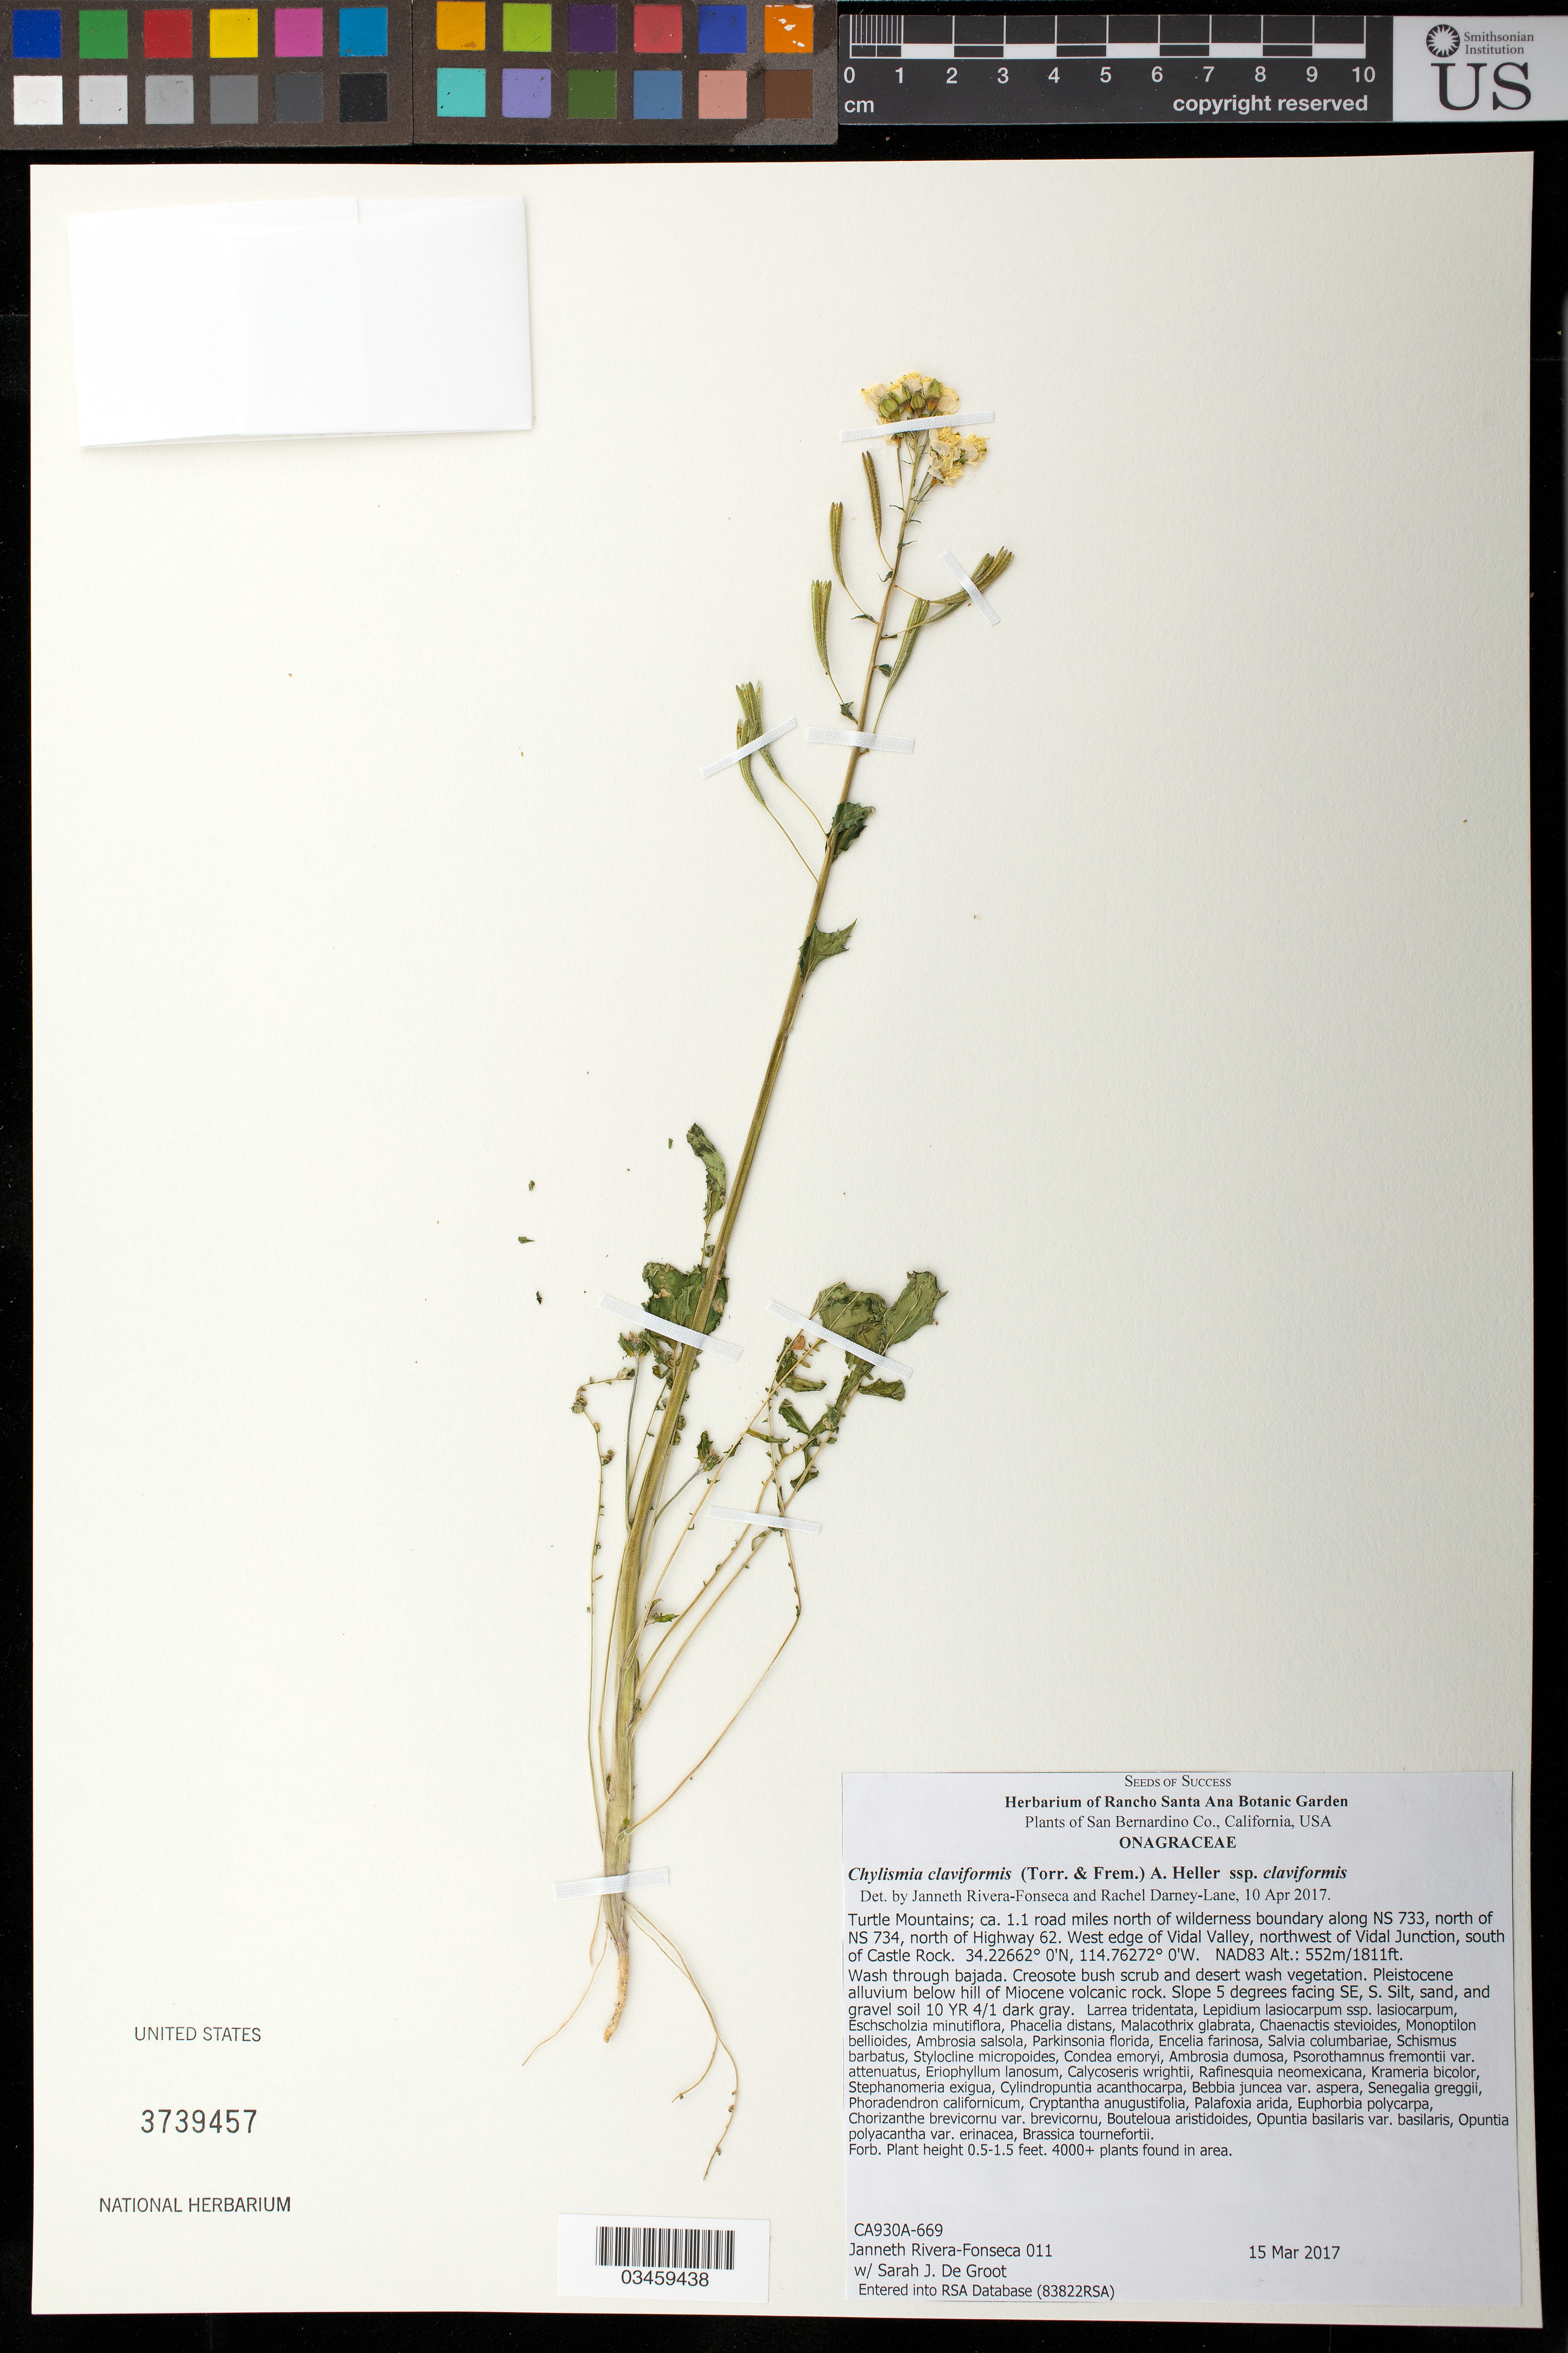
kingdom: Plantae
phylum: Tracheophyta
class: Magnoliopsida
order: Myrtales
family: Onagraceae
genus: Chylismia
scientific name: Chylismia claviformis subsp. claviformis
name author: (Torr. & Frém.) A. Heller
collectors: J. Rivera-Fonseca & S. De Groot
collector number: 011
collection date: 2017-03-15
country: United States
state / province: California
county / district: San Bernardino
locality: Turtle Mts, 1.1 road mi. NW of wilderness boundary along NS 733, N of NS 734, N of Hwy 62, W edge of Vidal Valley, NW of Vidal Jct, S of Castle Rock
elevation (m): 552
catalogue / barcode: US 3739457